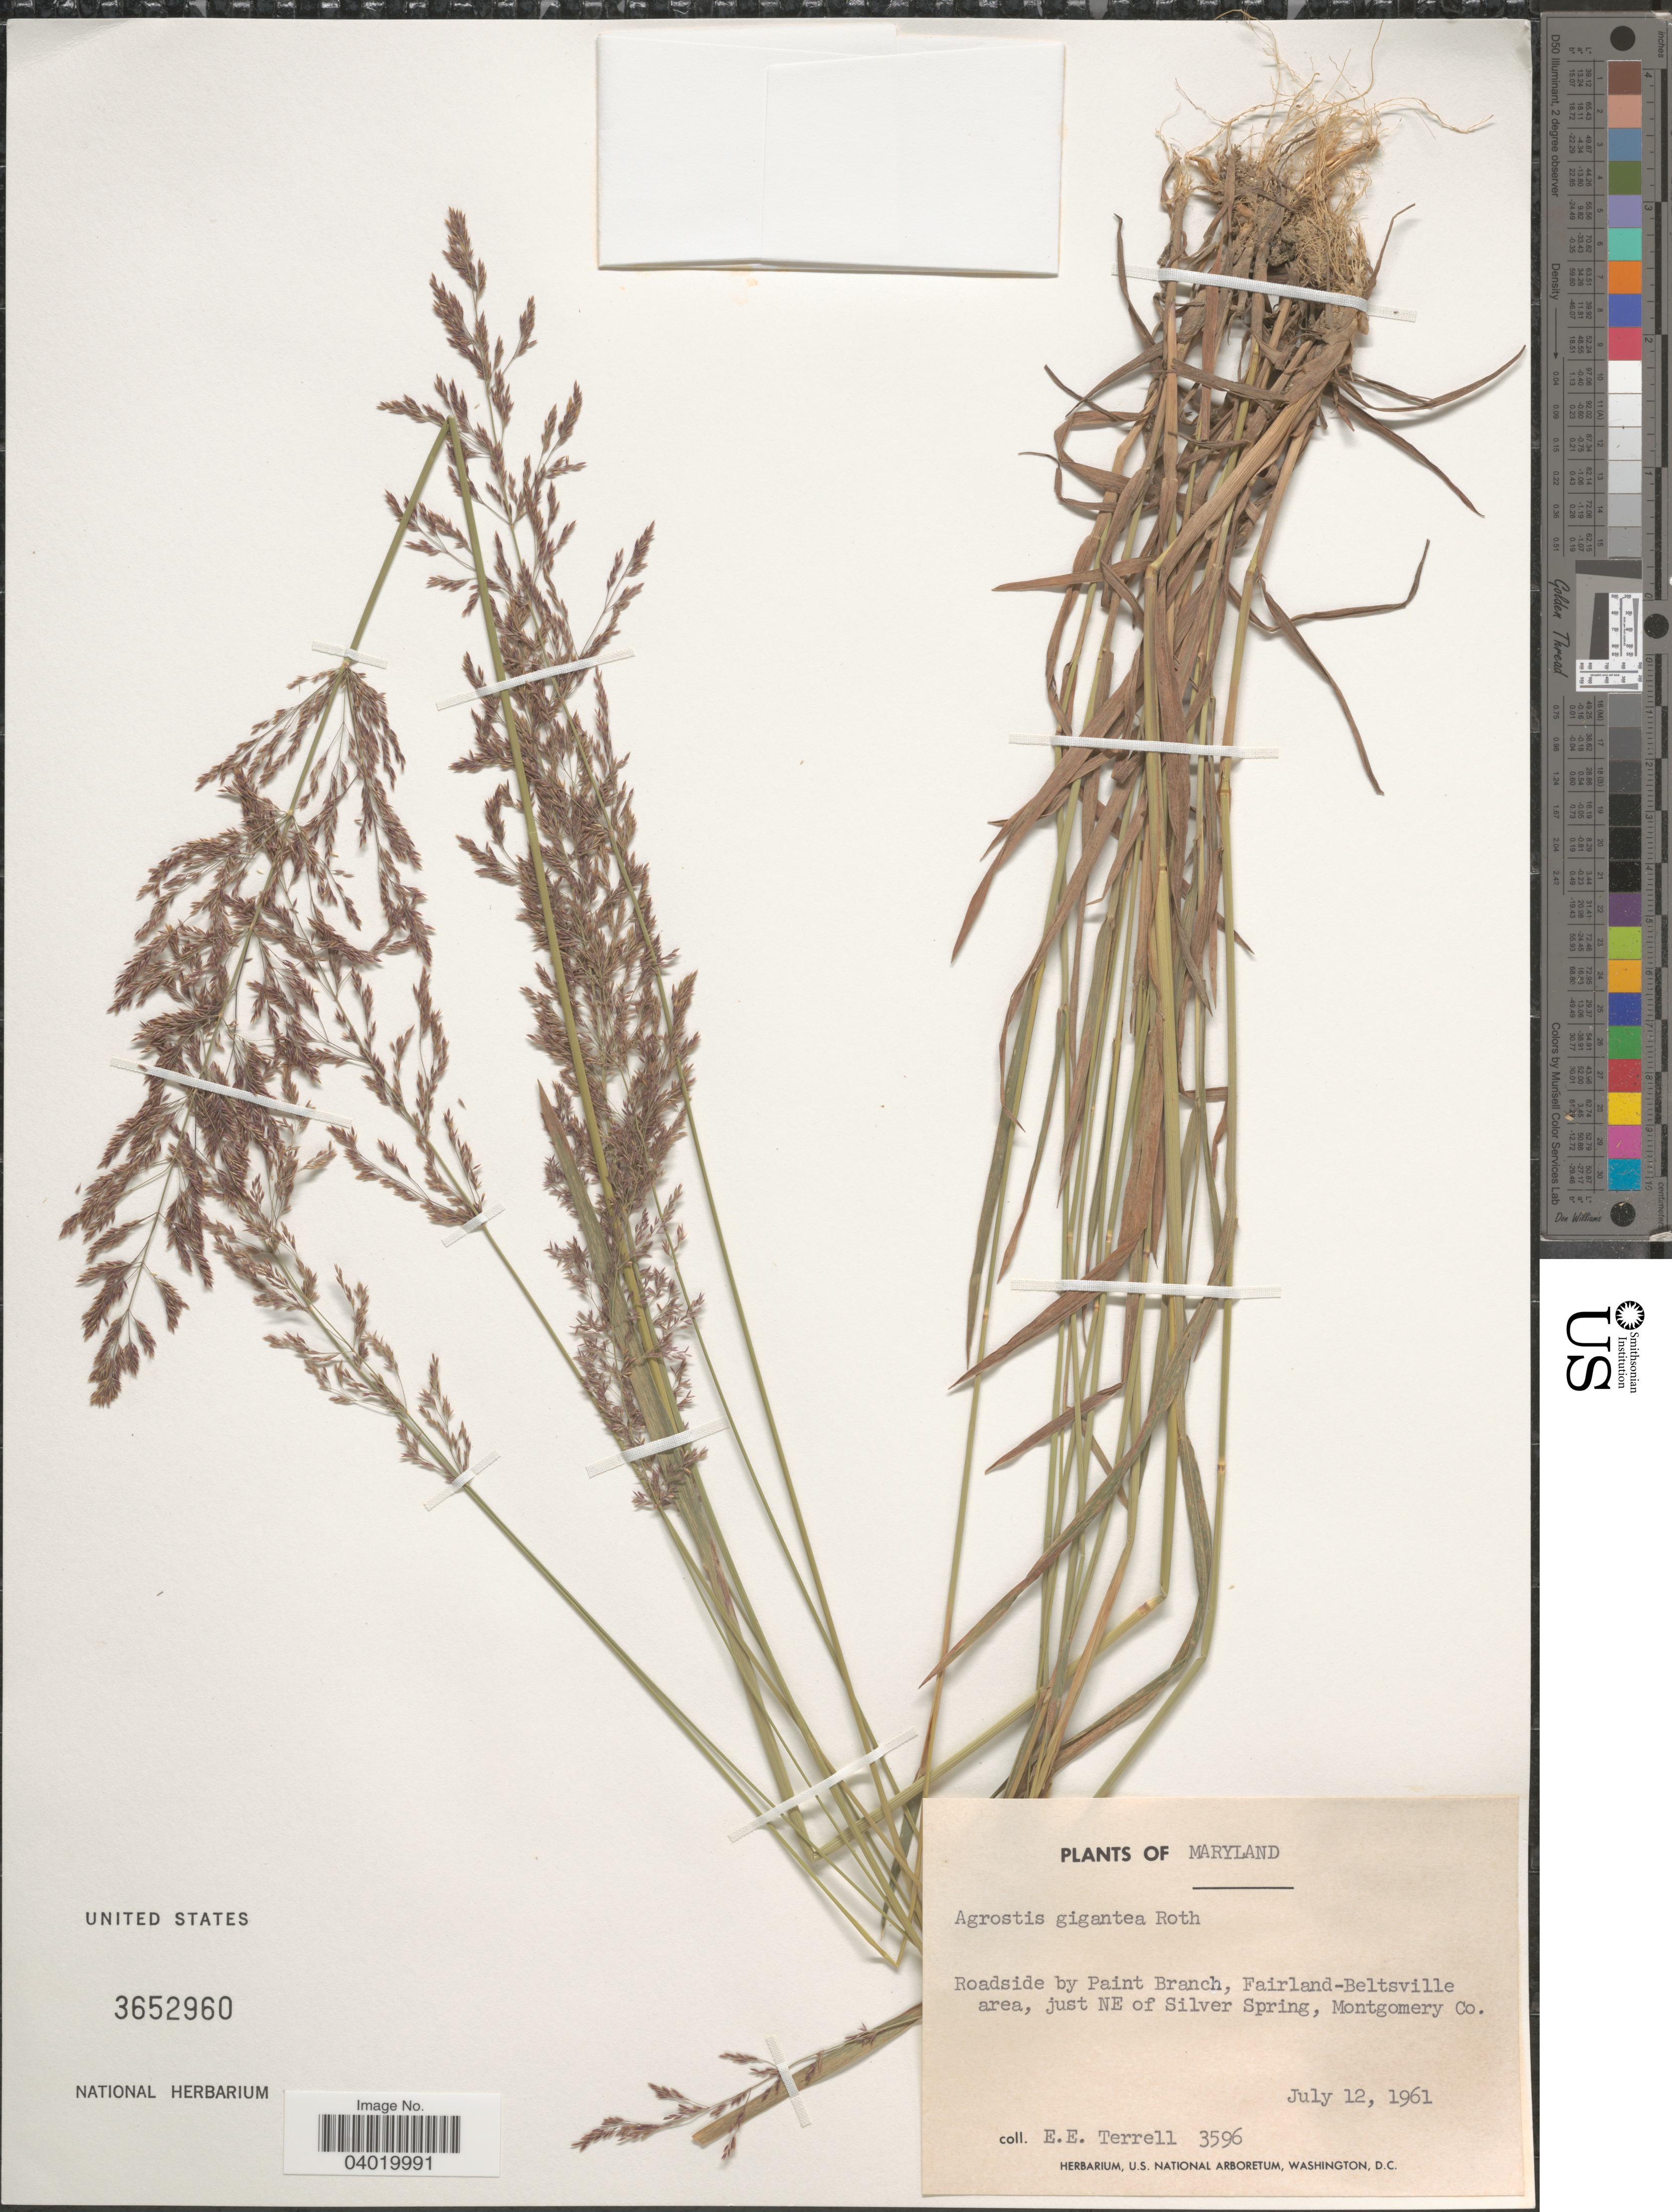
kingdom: Plantae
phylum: Tracheophyta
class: Liliopsida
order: Poales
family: Poaceae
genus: Agrostis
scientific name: Agrostis gigantea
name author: Roth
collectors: E. E. Terrell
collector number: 3596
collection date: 1961-07-12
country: United States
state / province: Maryland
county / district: Montgomery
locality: Roadside by Paint Branch, Fairland-Beltsville area, just NE of Silver Spring, Montgomery Co.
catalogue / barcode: US 3652960